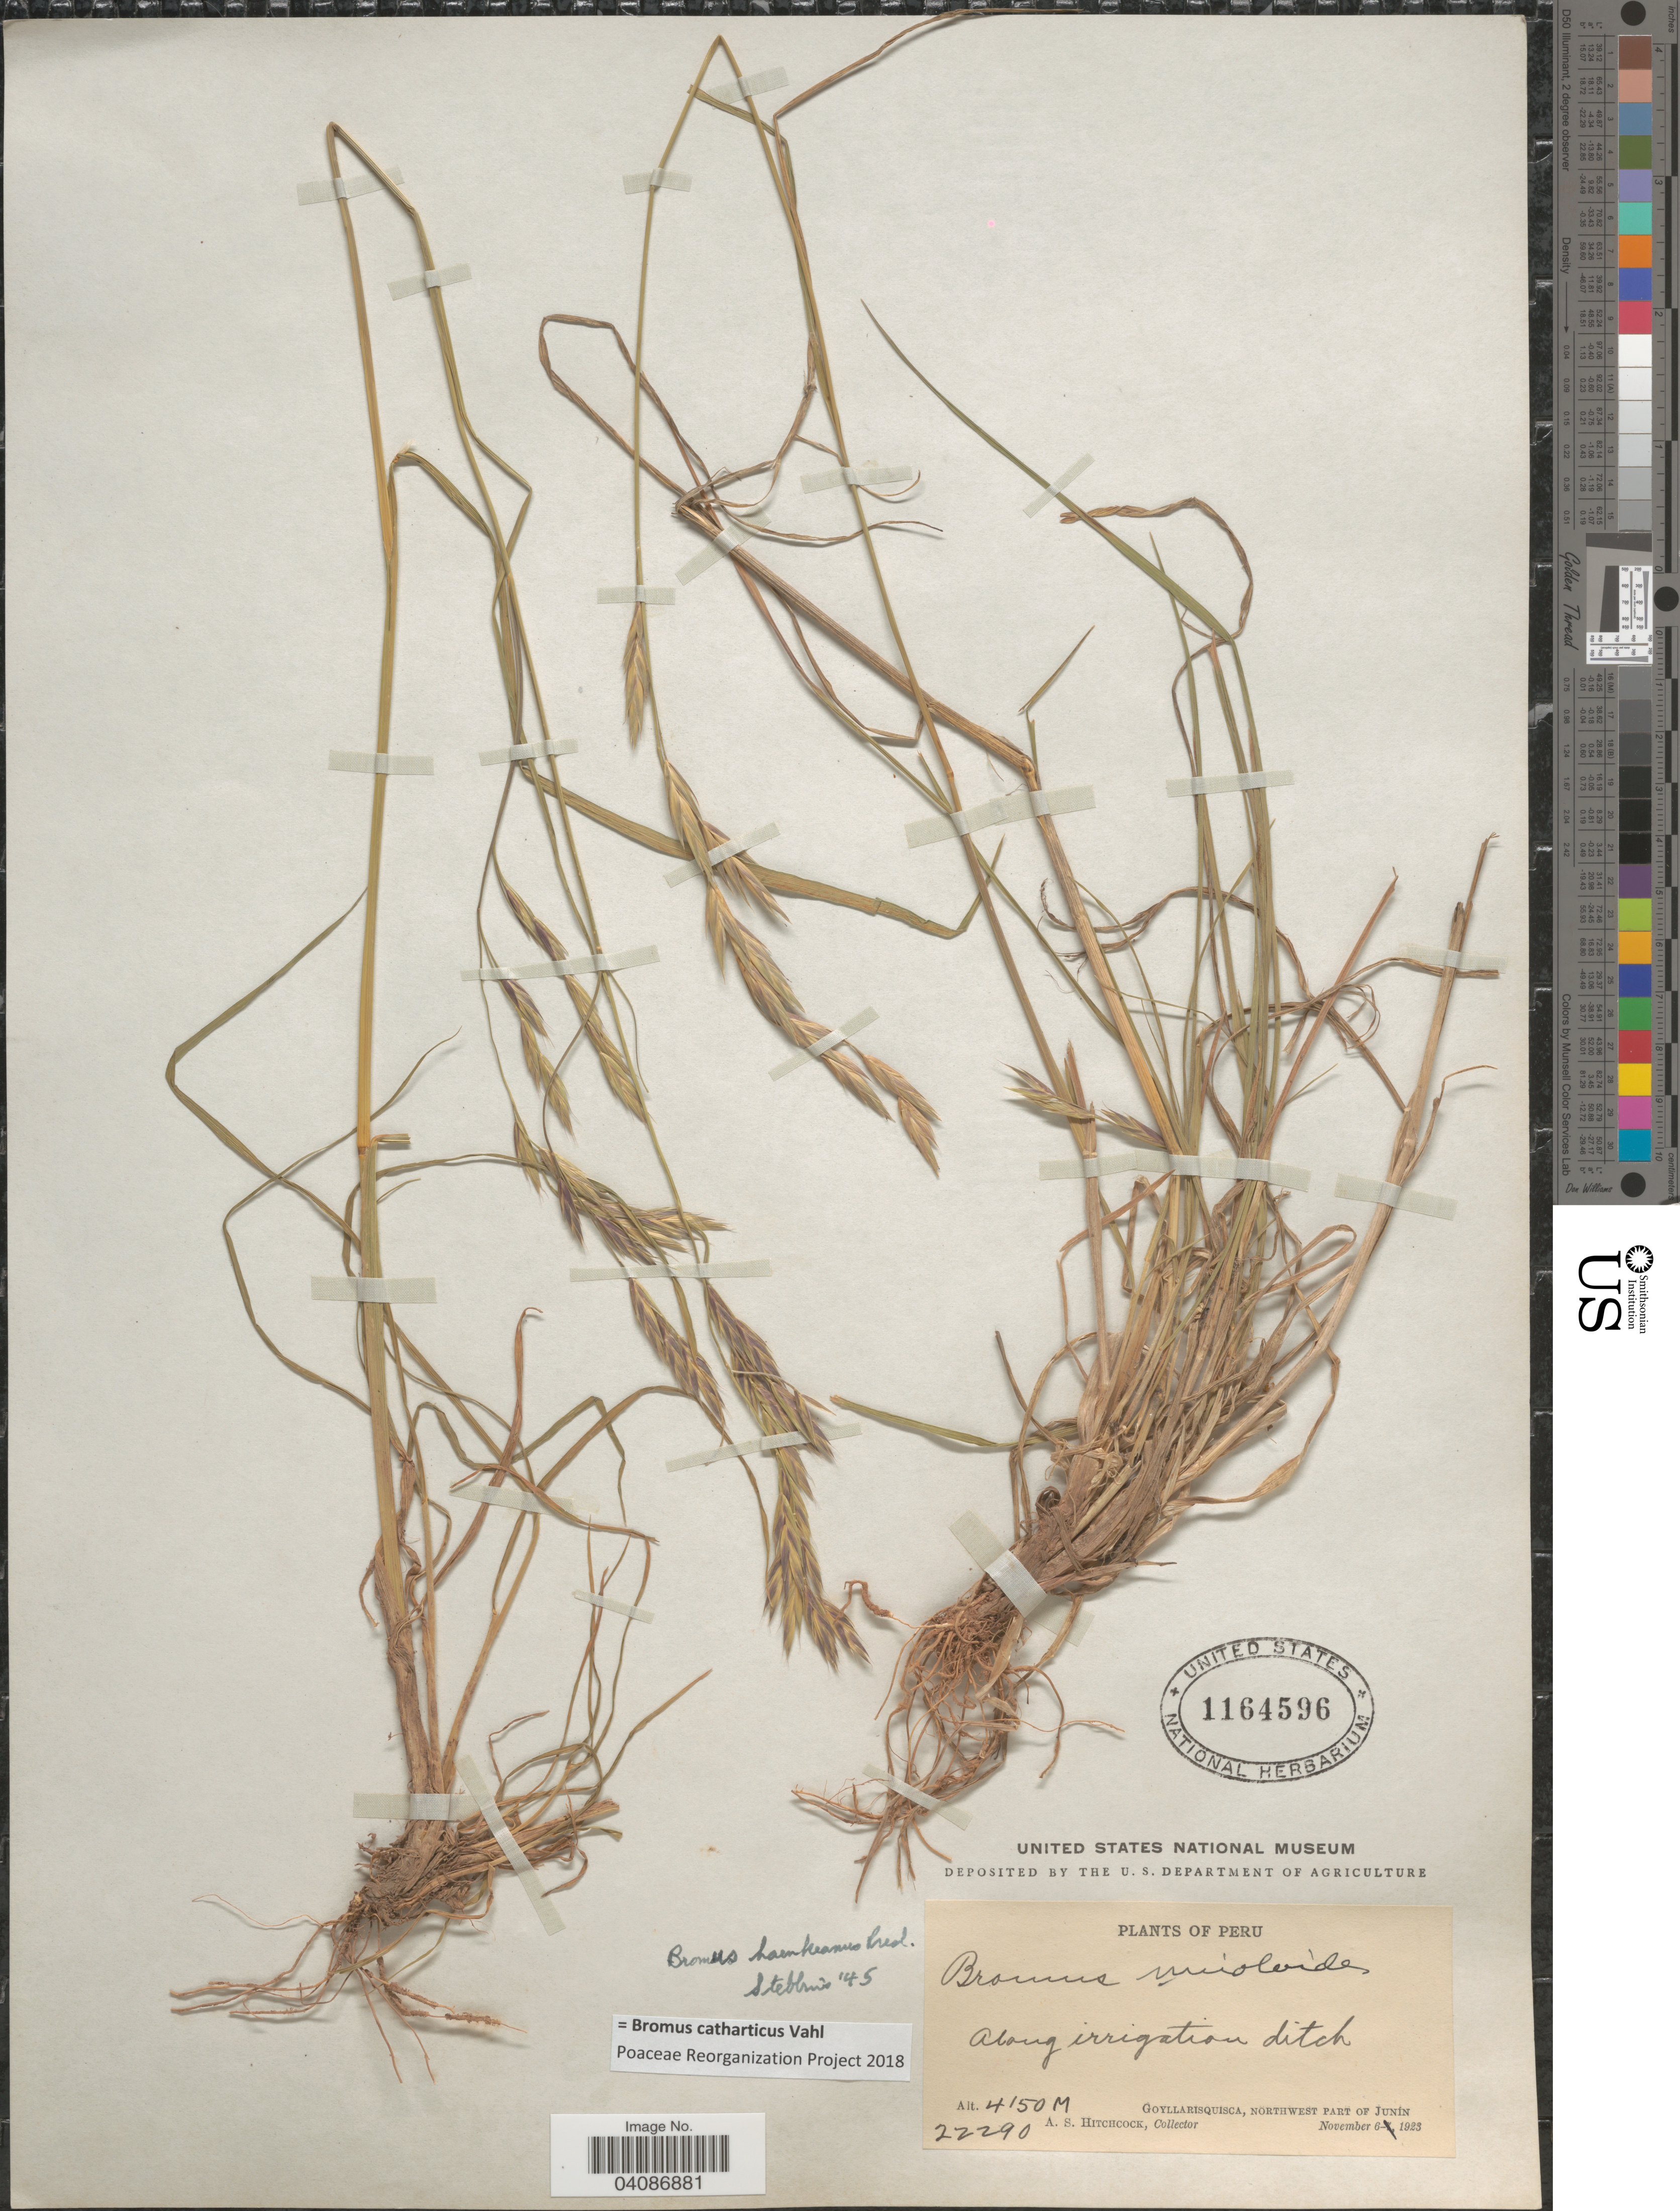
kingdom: Plantae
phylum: Tracheophyta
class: Liliopsida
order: Poales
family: Poaceae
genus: Bromus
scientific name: Bromus catharticus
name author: Vahl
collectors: A. S. Hitchcock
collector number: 22290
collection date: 1923-11-06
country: Peru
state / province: Junín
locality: Along irrigation ditch. Goyllarisquisca, Northwest Part of Junin.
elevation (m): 4150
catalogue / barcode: US 1164596